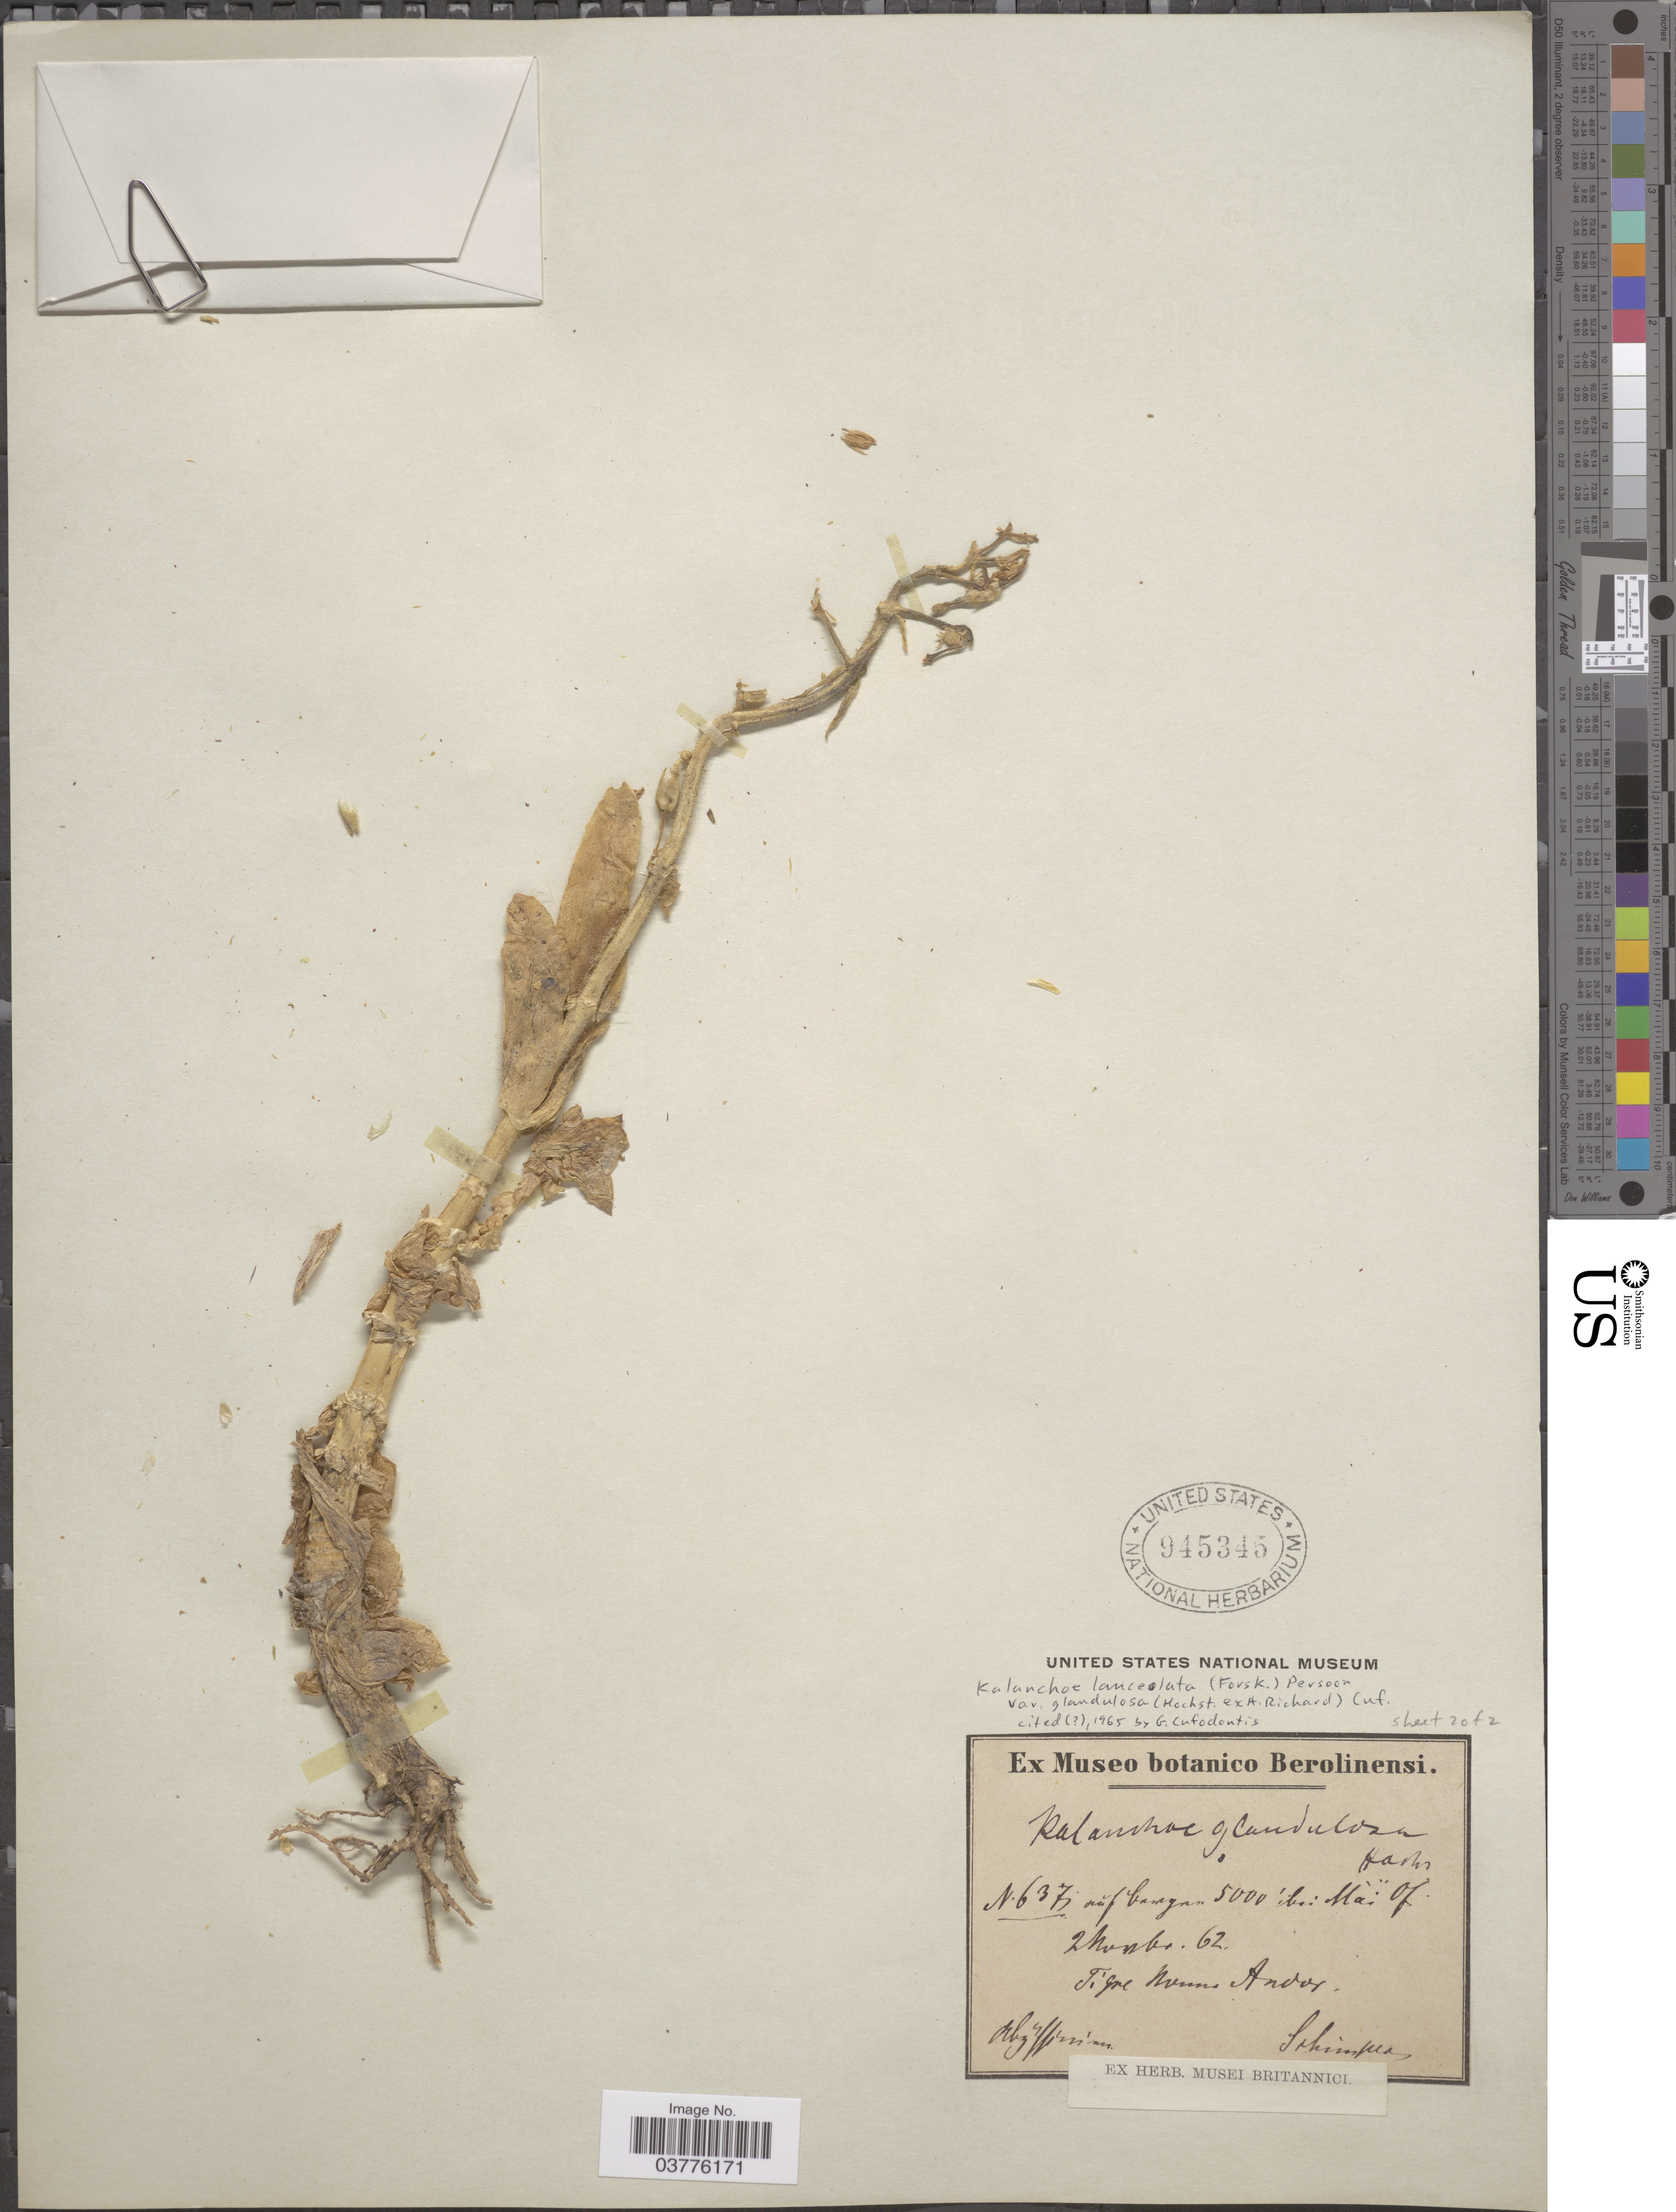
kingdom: Plantae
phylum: Tracheophyta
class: Magnoliopsida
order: Saxifragales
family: Crassulaceae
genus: Kalanchoe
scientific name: Kalanchoe lanceolata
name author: (Forssk.) Pers.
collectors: -. Schimper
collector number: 637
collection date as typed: Transcribed d/m/y: 2/11/62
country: Ethiopia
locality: Mai Of. Tigre Noun Andor.* ? Abÿssinium *.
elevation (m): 1524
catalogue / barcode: US 945345